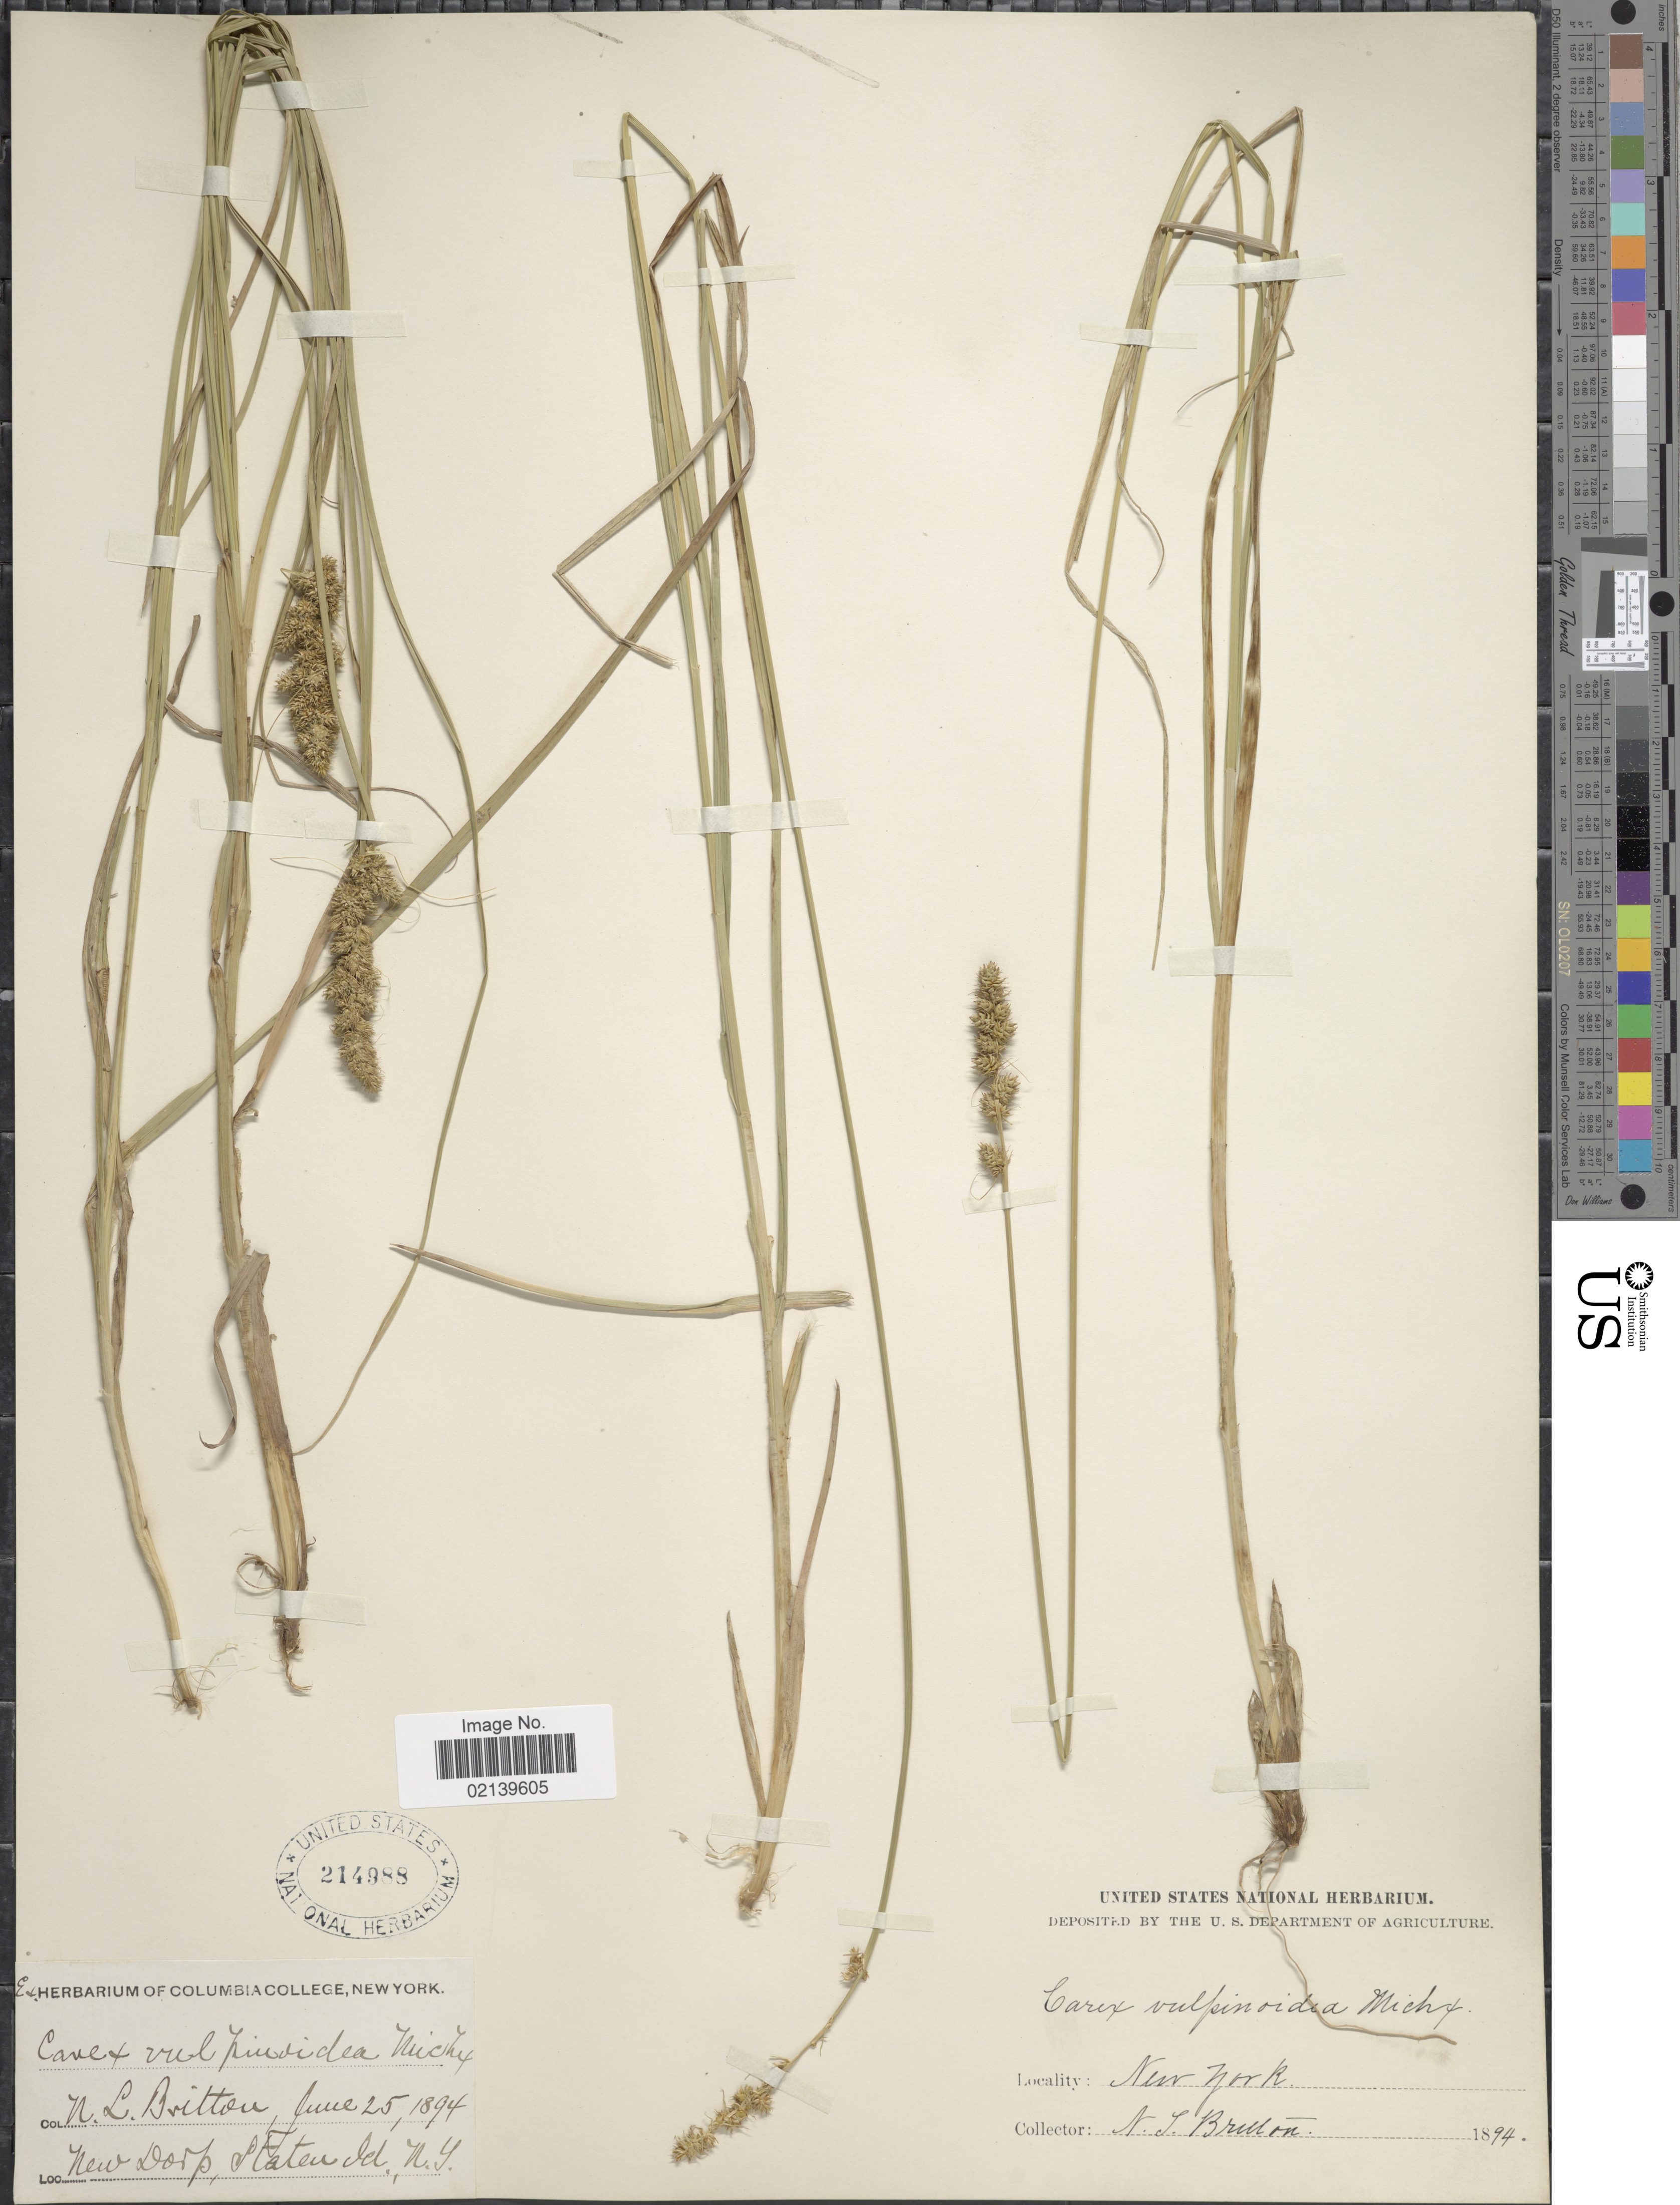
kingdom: Plantae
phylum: Tracheophyta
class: Liliopsida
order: Poales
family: Cyperaceae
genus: Carex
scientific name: Carex vulpinoidea Michx.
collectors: N. Britton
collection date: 1894-06-25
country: United States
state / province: New York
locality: New Dorp, Staten Id., NY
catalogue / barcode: US 214988